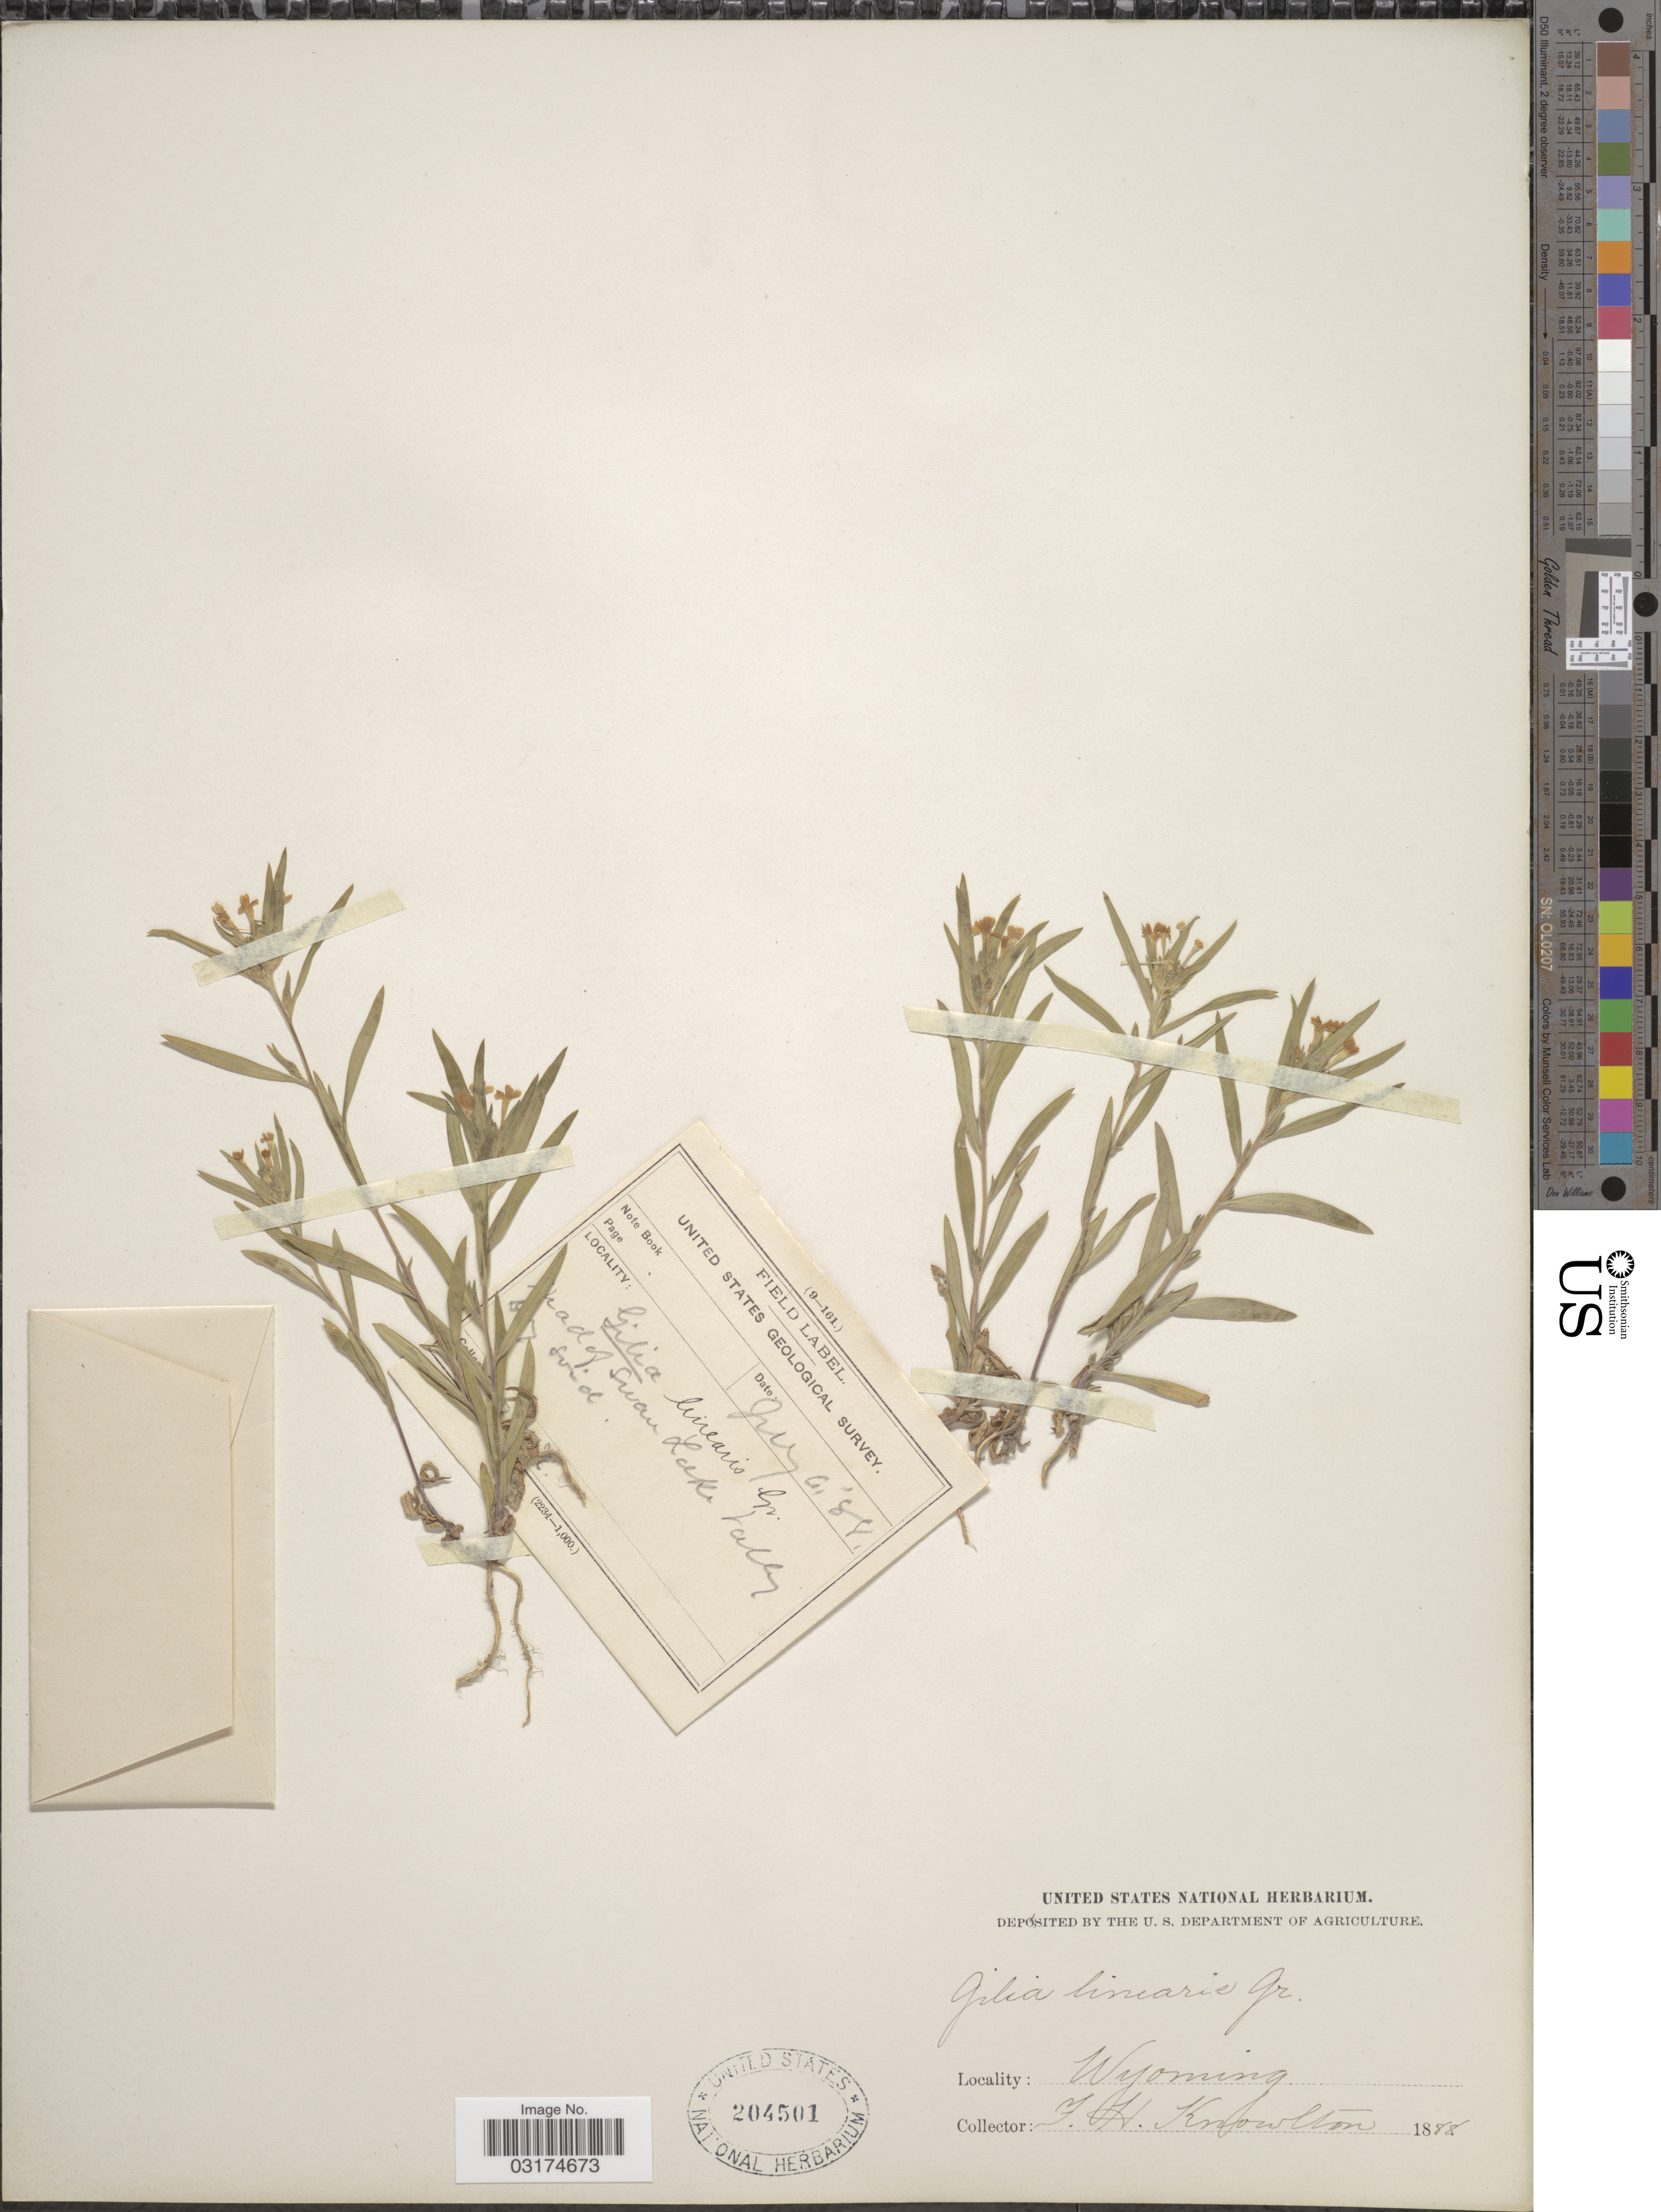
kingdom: Plantae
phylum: Tracheophyta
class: Magnoliopsida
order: Ericales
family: Polemoniaceae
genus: Collomia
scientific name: Collomia linearis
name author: Nutt.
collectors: F. H. Knowlton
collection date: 1888-07-06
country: United States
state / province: Wyoming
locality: Head of Swan Lake Valley.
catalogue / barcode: US 204501